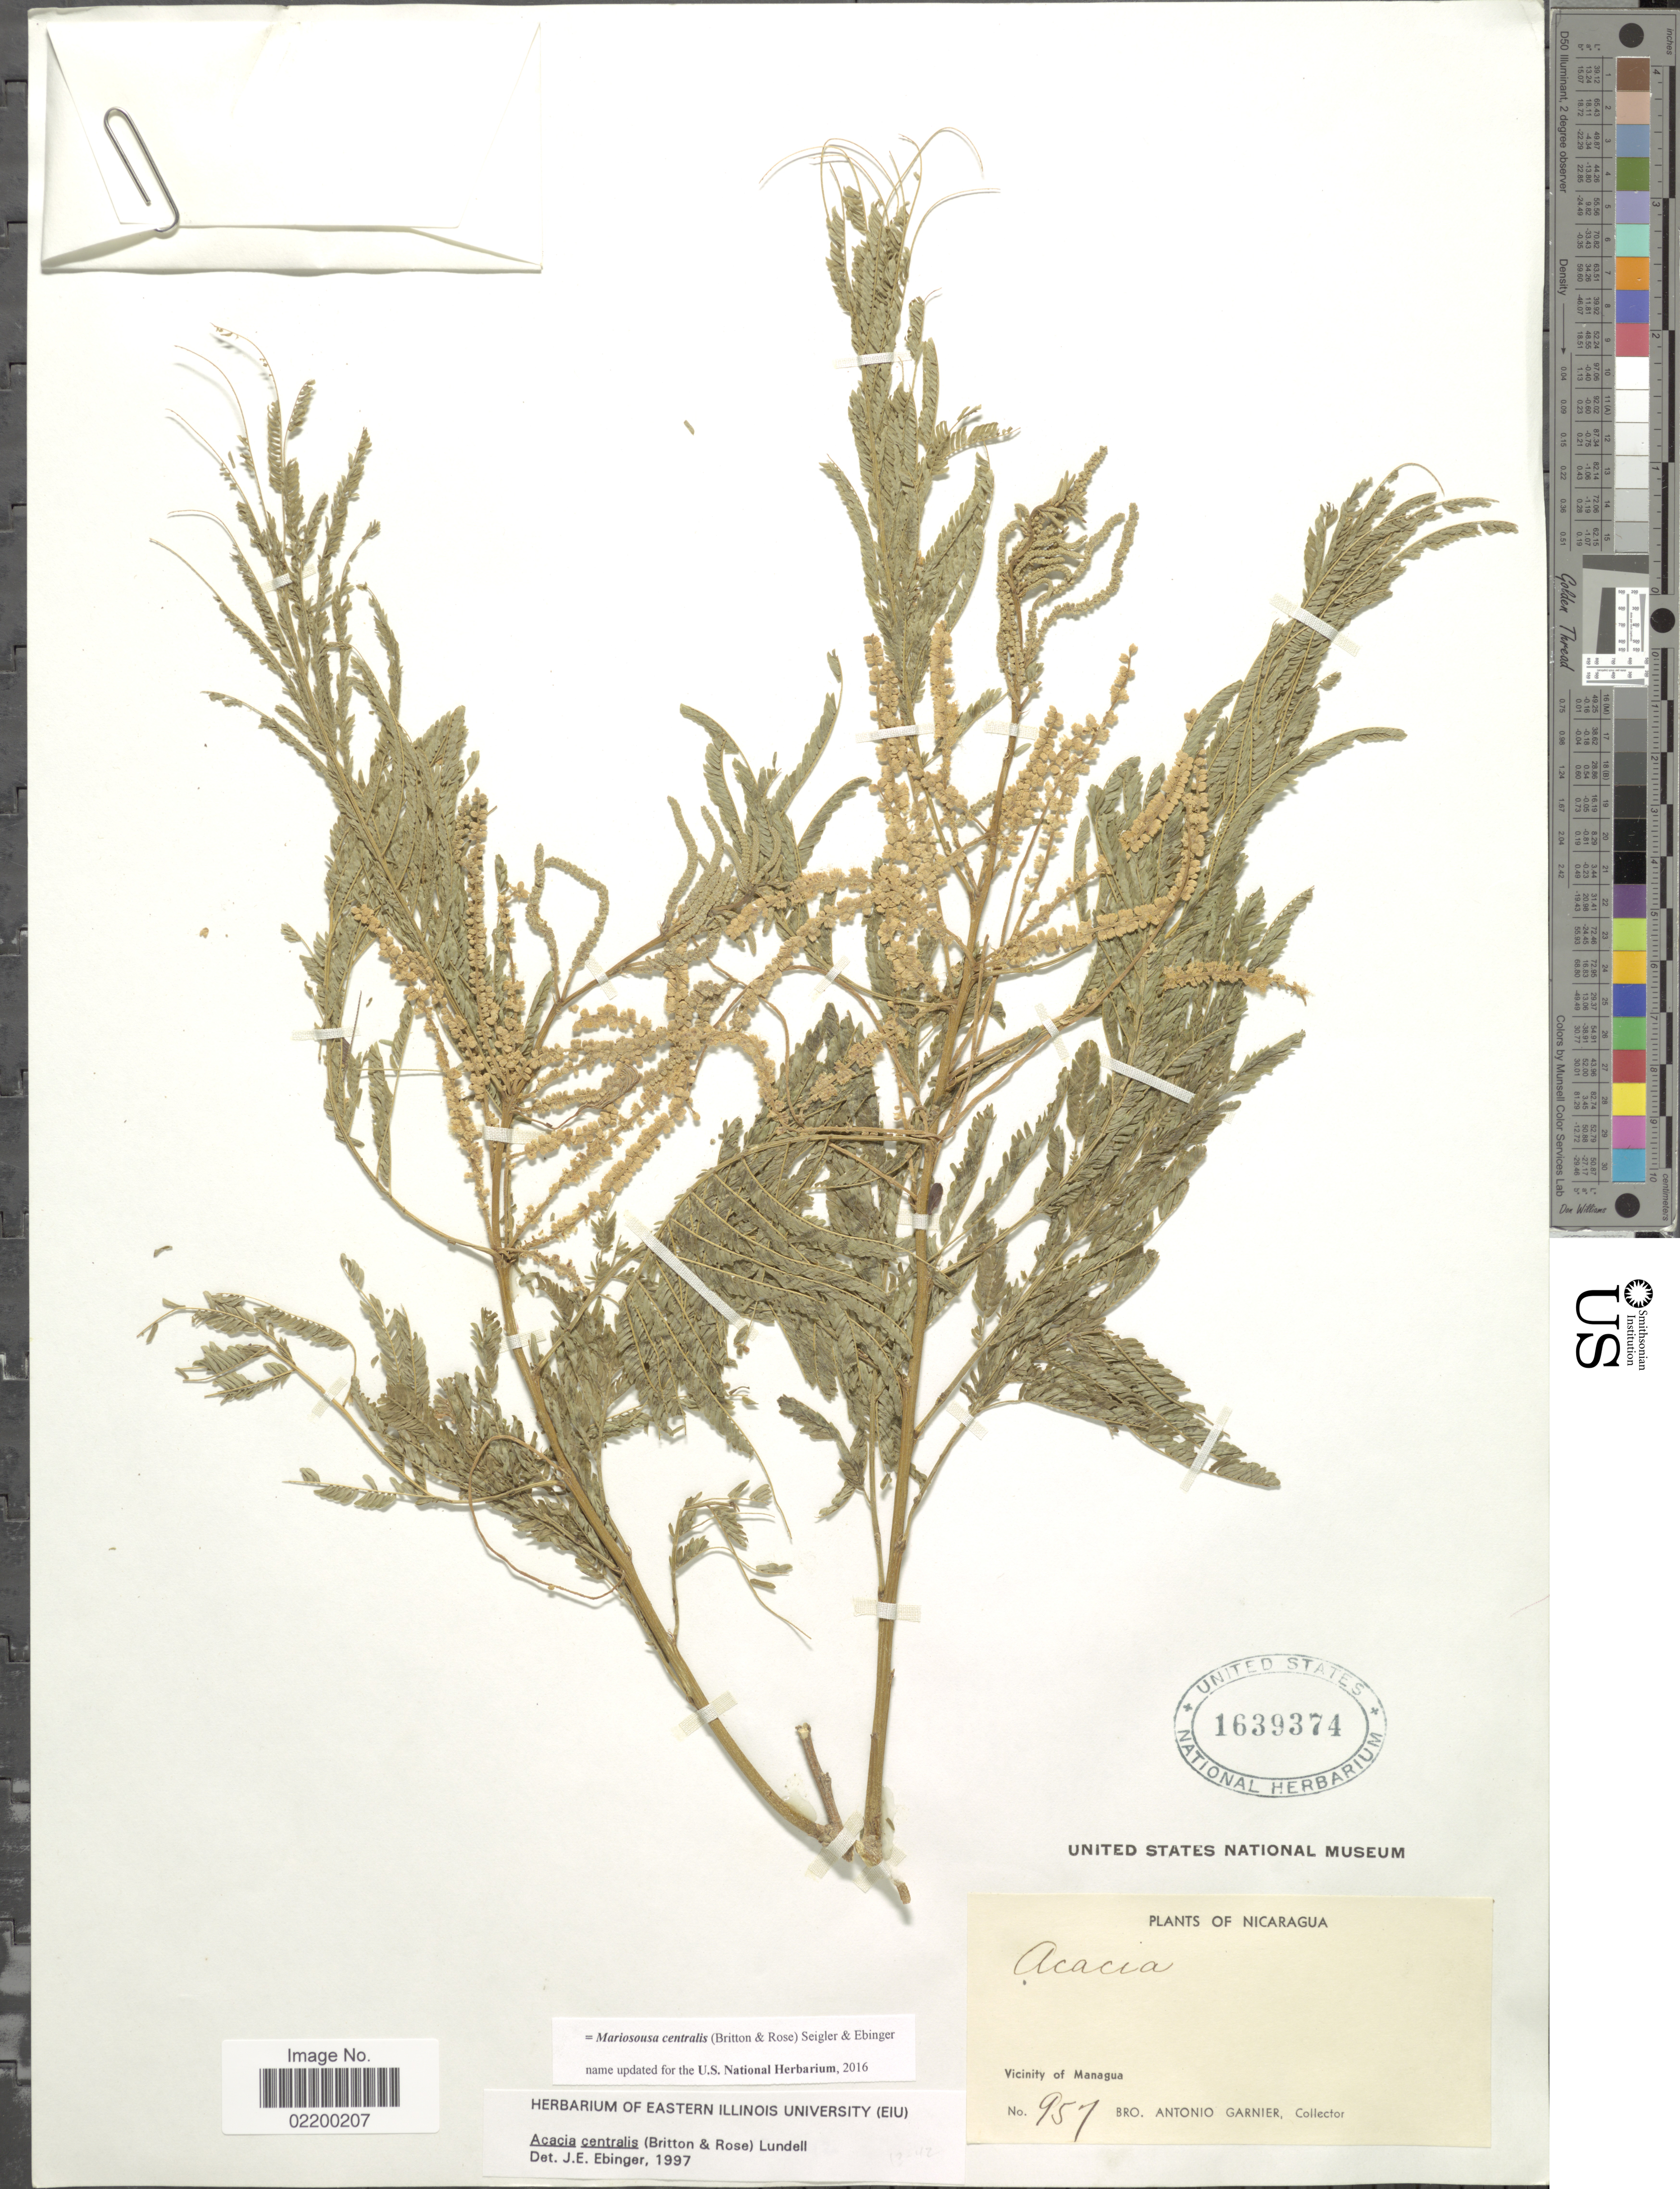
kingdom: Plantae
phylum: Tracheophyta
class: Magnoliopsida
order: Fabales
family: Fabaceae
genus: Mariosousa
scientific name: Mariosousa centralis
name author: (Britton & Rose) Seigler & Ebinger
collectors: Bro. A. Garnier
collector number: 957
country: Nicaragua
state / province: Managua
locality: Vicinity of Managua.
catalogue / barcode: US 1639374